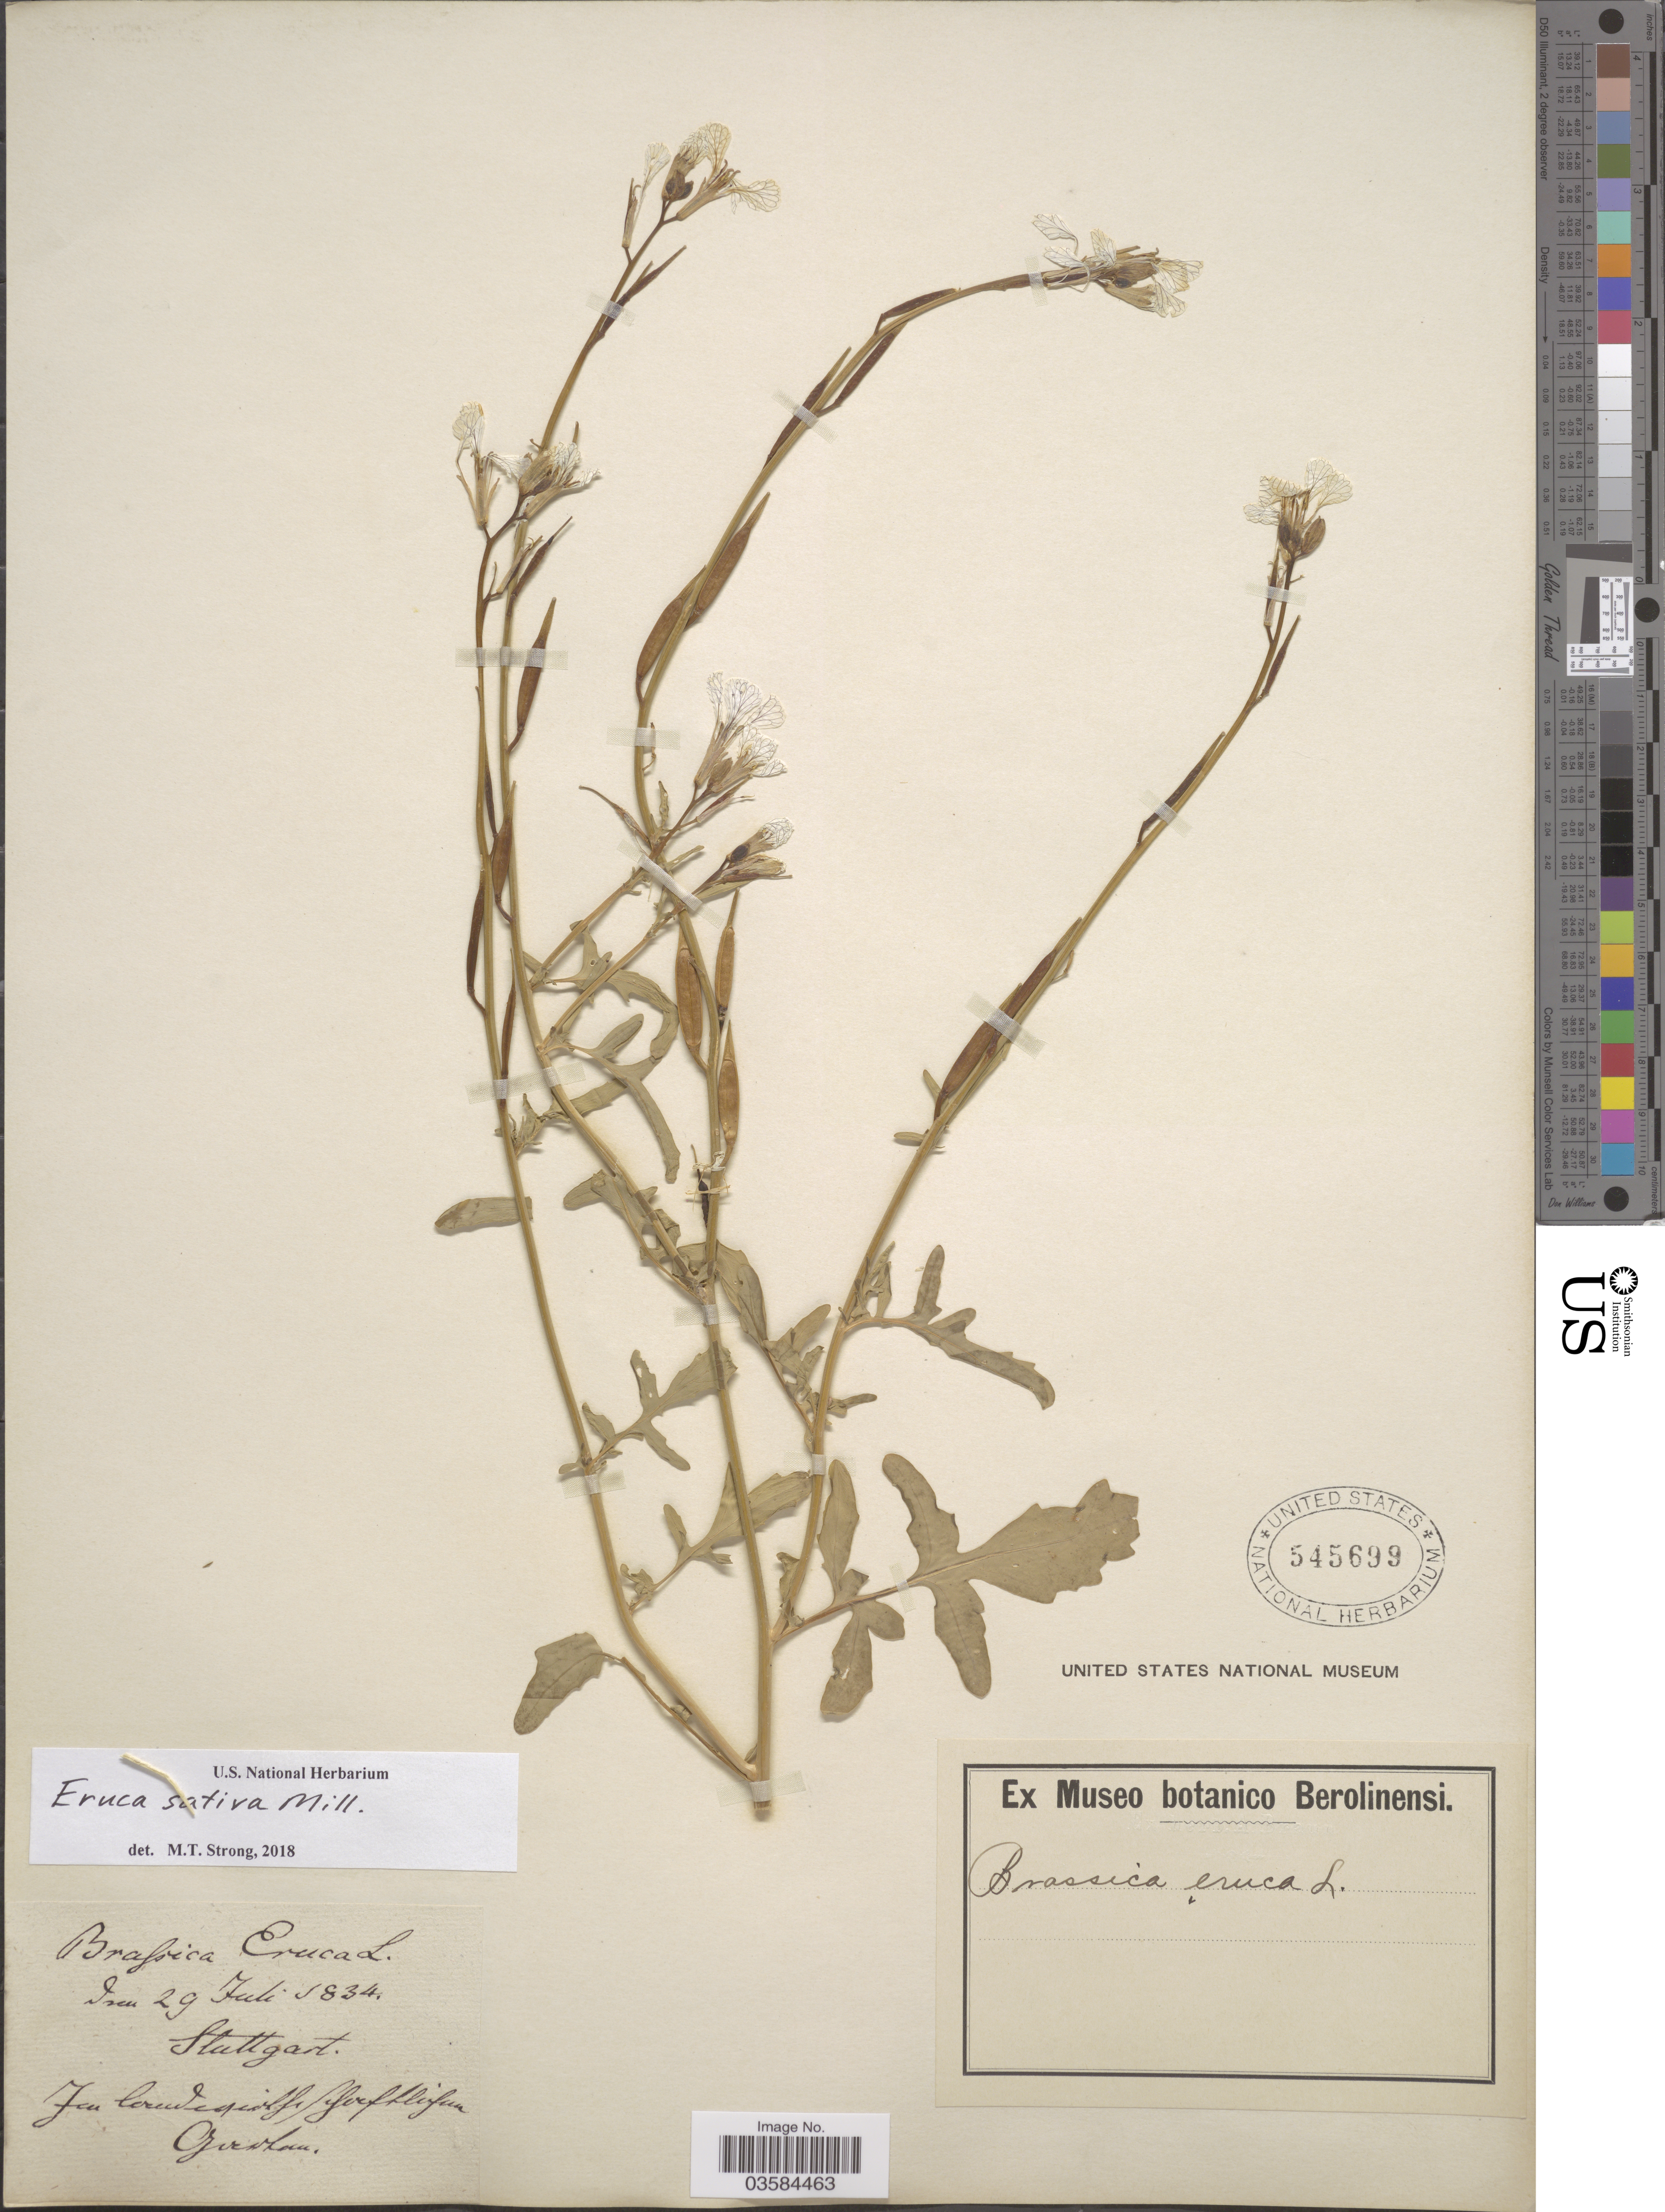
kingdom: Plantae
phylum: Tracheophyta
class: Magnoliopsida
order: Brassicales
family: Brassicaceae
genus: Eruca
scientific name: Eruca sativa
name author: Mill.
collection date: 1834-07-29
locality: Stuttgart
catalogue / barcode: US 545699